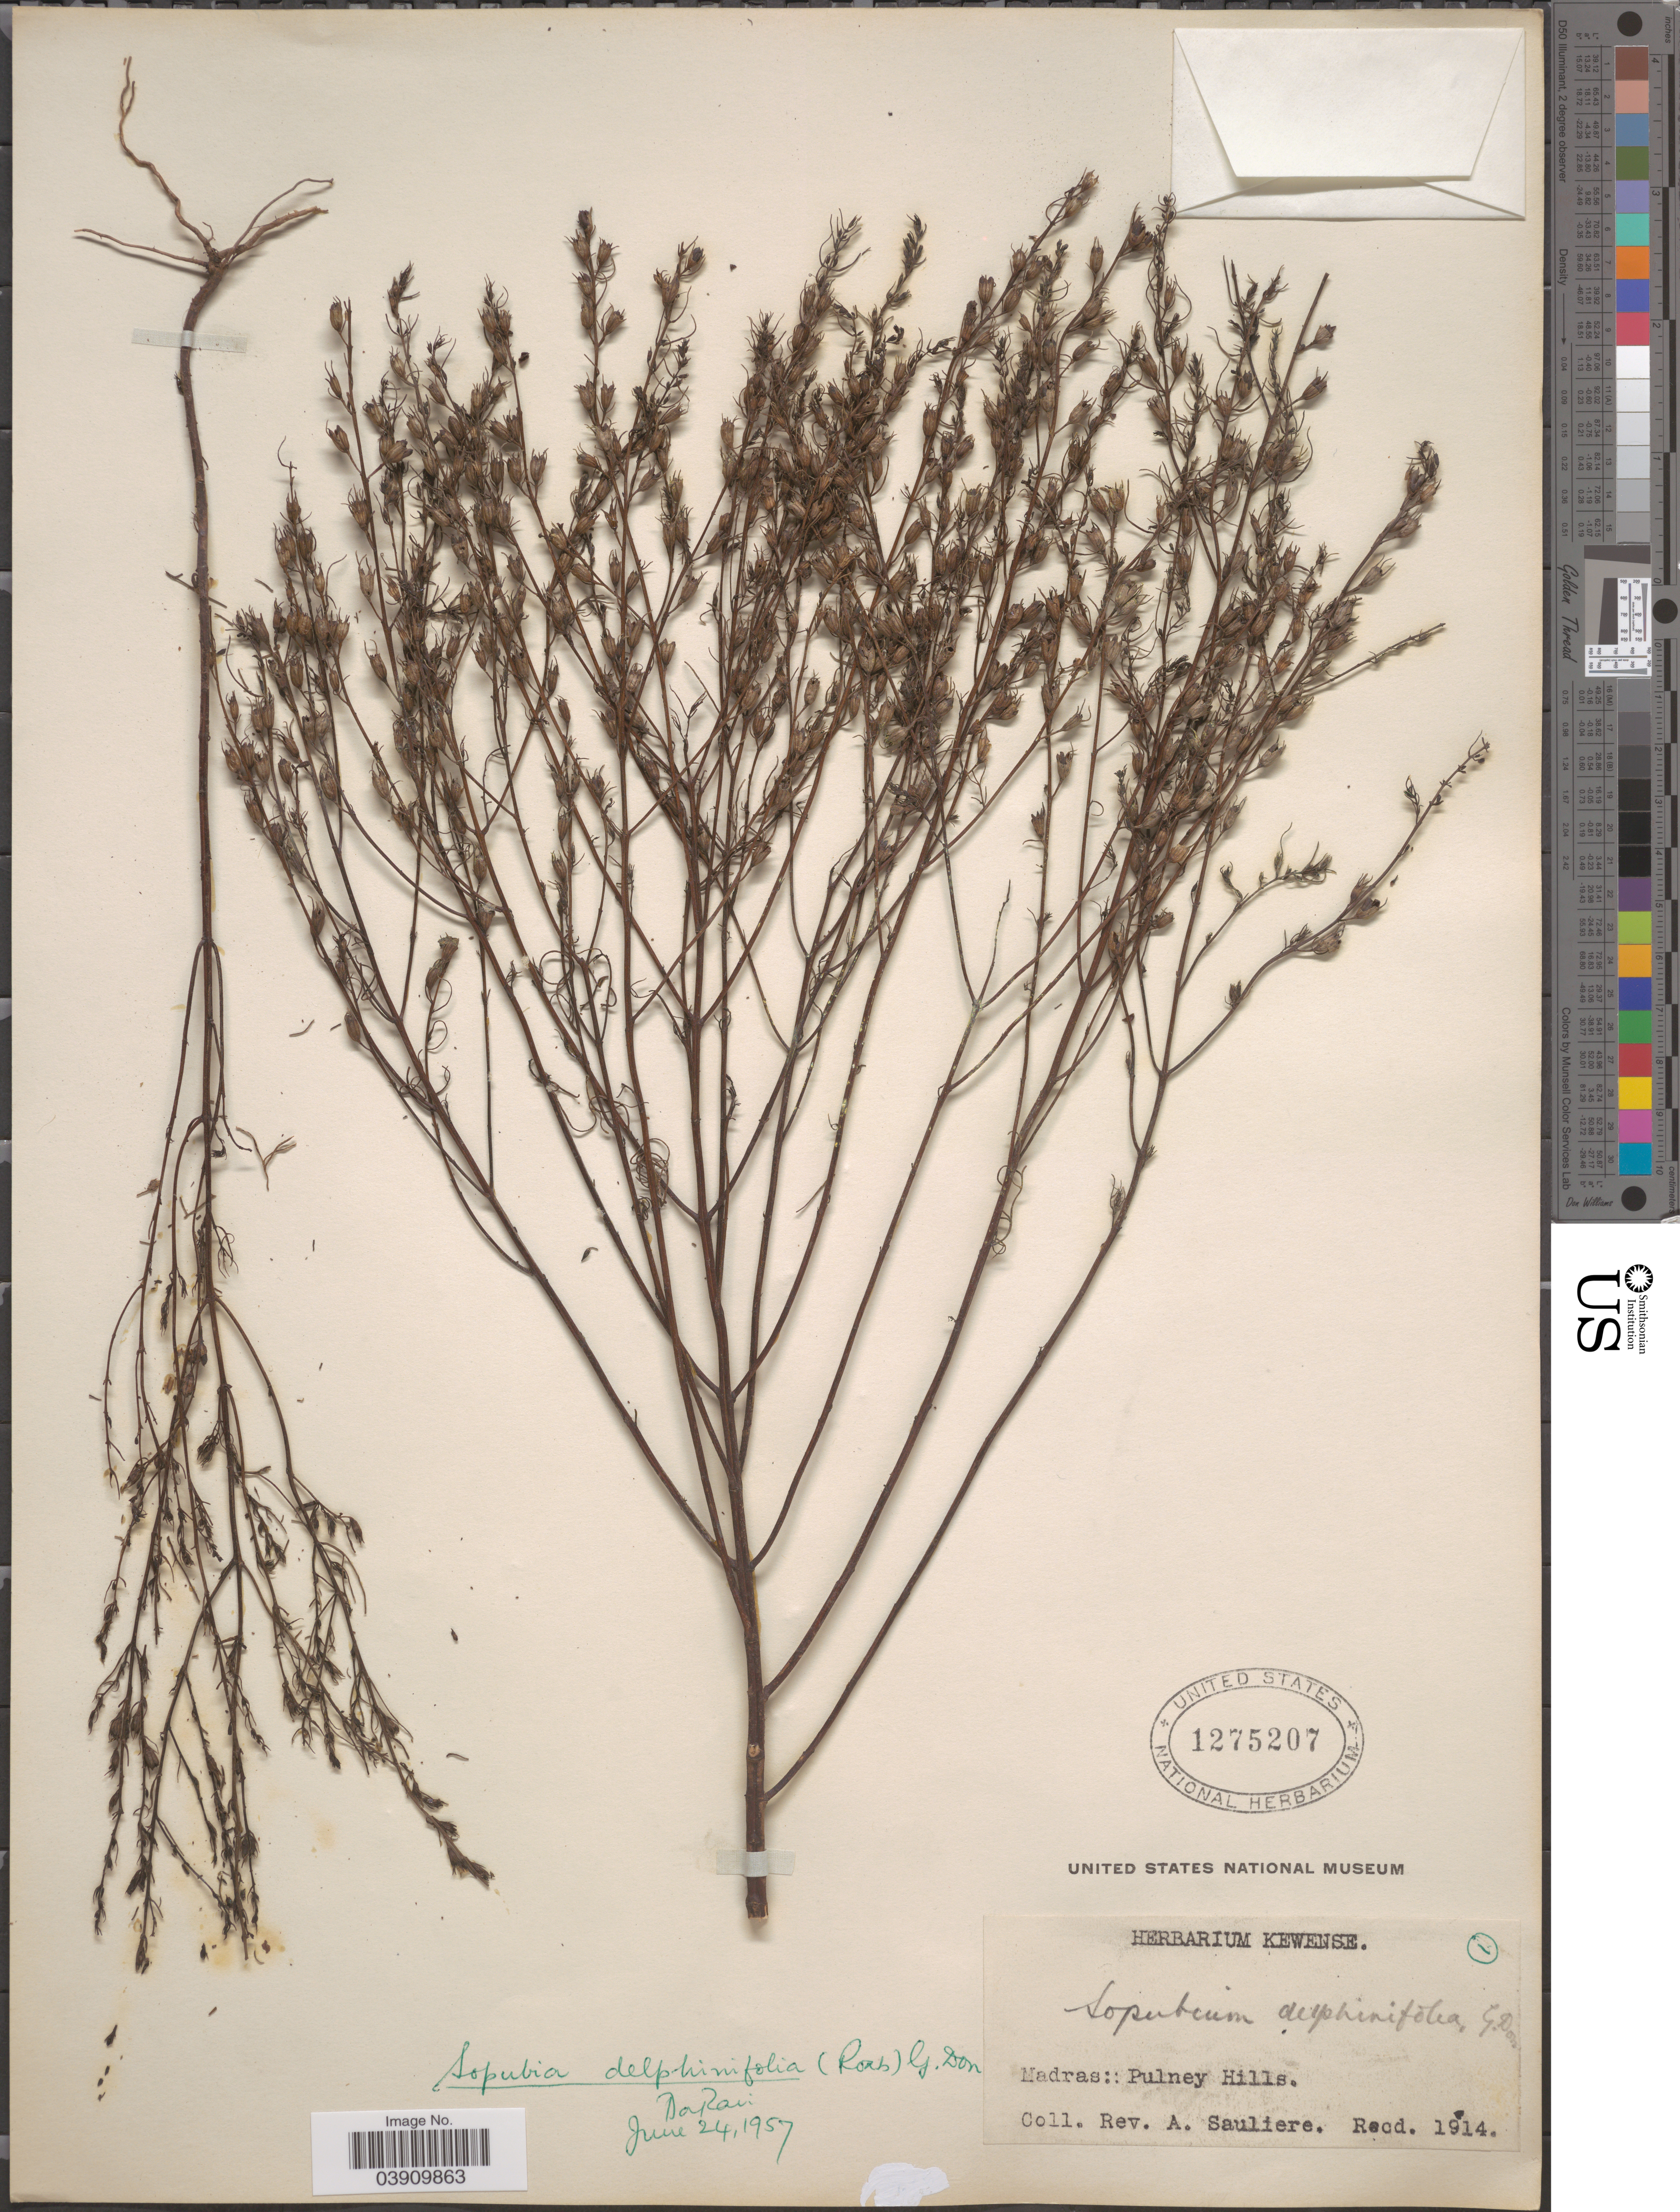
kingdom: Plantae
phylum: Tracheophyta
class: Magnoliopsida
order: Lamiales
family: Orobanchaceae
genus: Sopubia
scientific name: Sopubia delphinifolia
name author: G. Don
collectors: A. Sauliere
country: India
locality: Madras: Pulney Hills.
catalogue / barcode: US 1275207